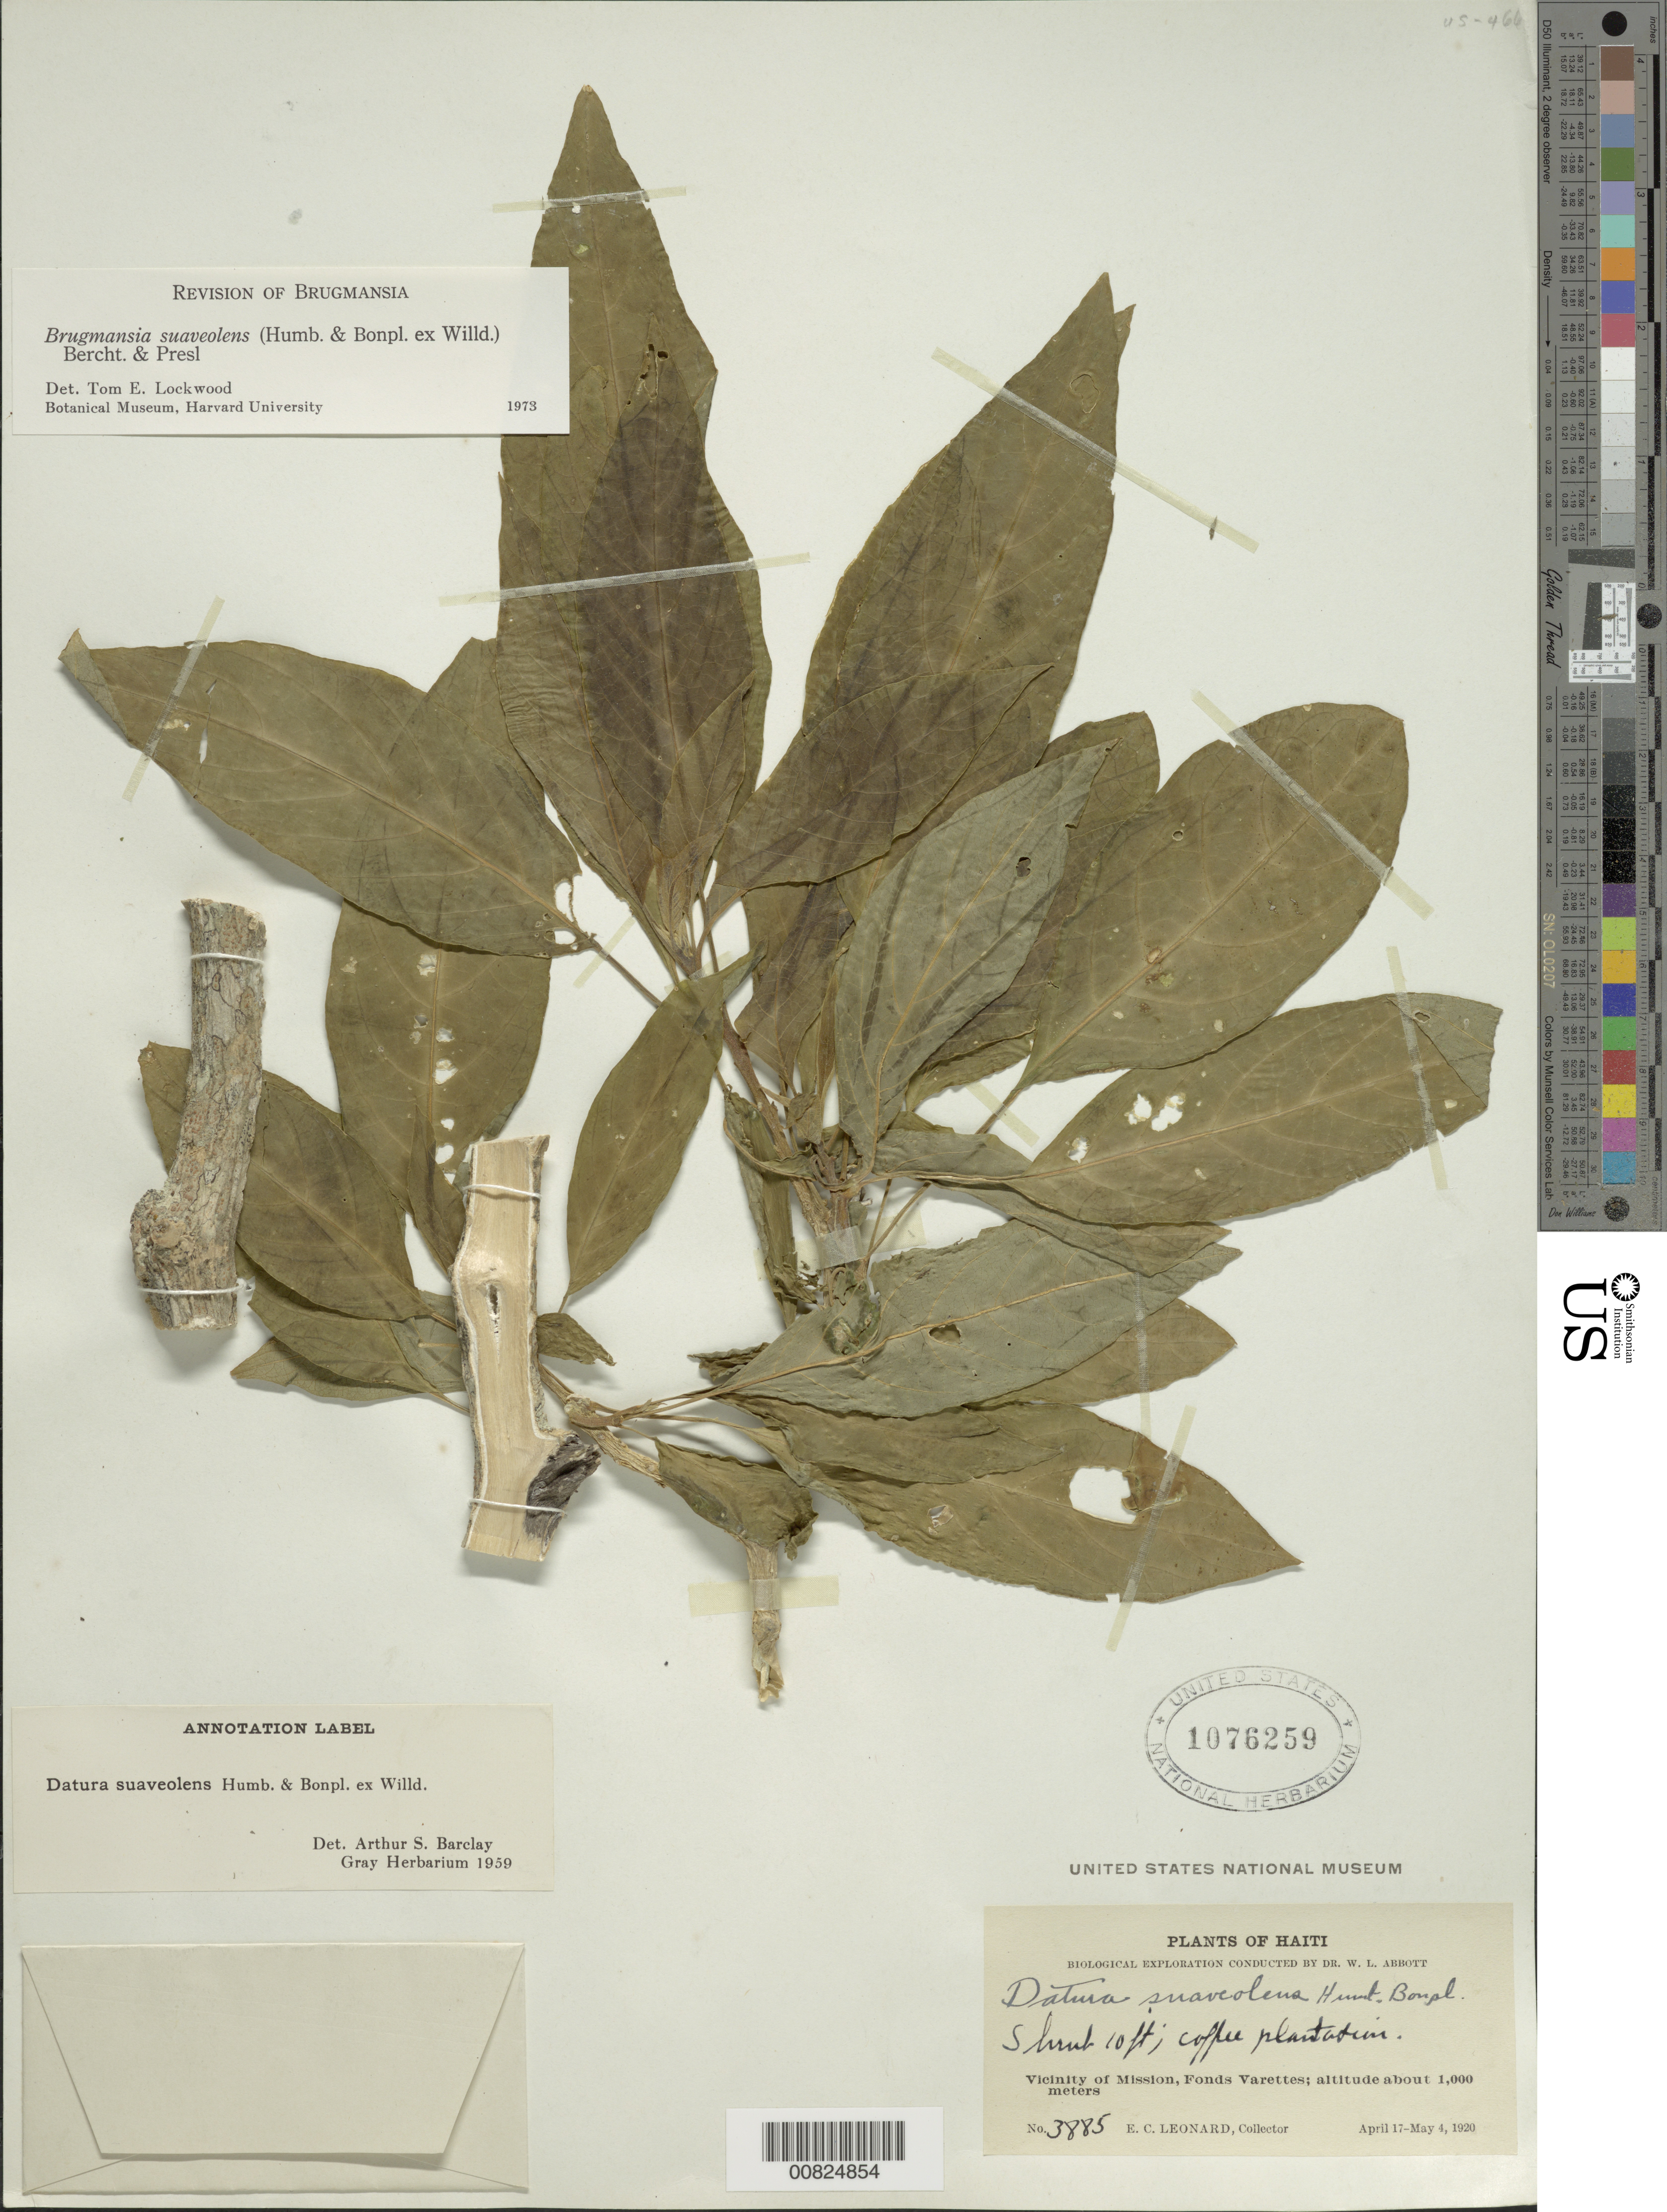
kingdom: Plantae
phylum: Tracheophyta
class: Magnoliopsida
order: Solanales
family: Solanaceae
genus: Brugmansia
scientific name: Brugmansia suaveolens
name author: (Humb. & Bonpl. ex Willd.) Brecht. & J. Presl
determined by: Lockwood, T. E.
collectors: E. C. Leonard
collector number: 3885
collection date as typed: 17 Apr 1920 to 04 May 1920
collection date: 1920-04-17/1920-05-04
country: Haiti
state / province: Ouest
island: Hispaniola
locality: Vicinity of Mission, Fond Verrettes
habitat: Coffee plantation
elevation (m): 1000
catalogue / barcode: US 1076259